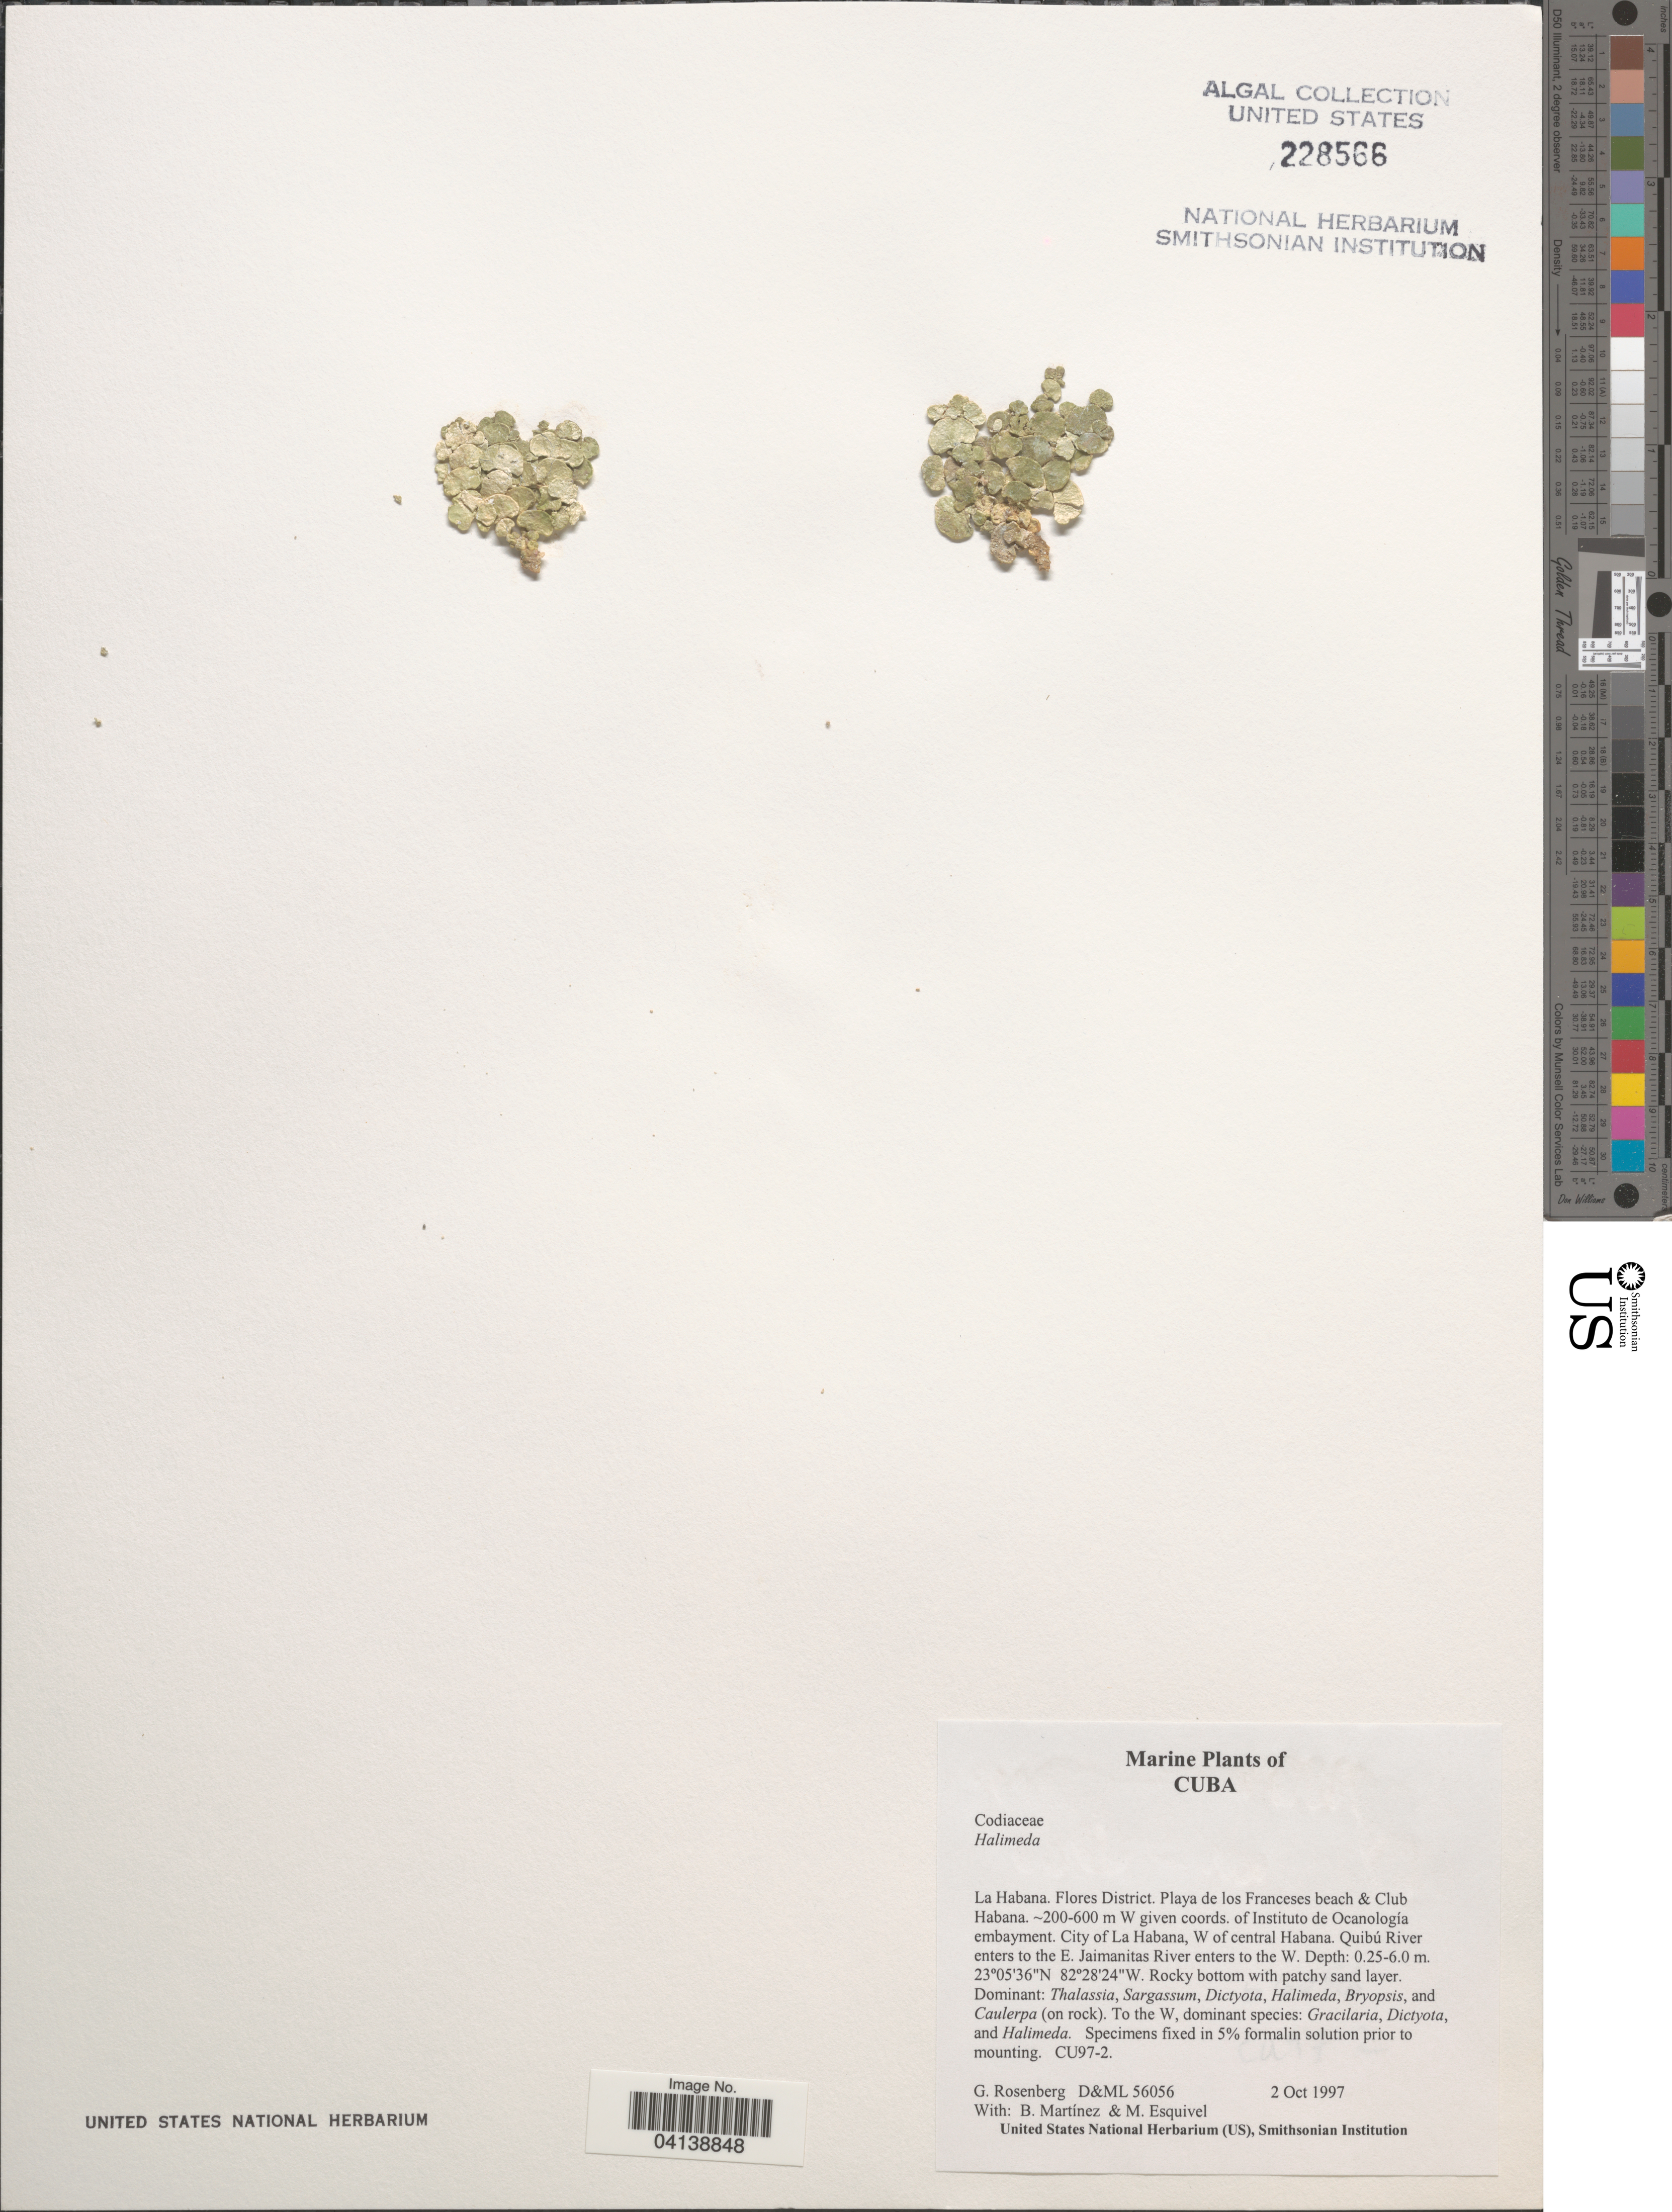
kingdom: Plantae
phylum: Chlorophyta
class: Ulvophyceae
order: Bryopsidales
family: Halimedaceae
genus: Halimeda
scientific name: Halimeda sp.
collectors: G. Rosenberg, B. Martinez & M. Esquivel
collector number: D&ML56056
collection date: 1997-10-02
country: Cuba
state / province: La Habana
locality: Flores District. Playa de los Franceses beach & Club Habana. W given coords. of Instituto de Oceanología embayment. City of La Habana, W of central Havana. Quibú River enters to the E. Jaimanitas River enters to the W.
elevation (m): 200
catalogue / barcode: US 228566